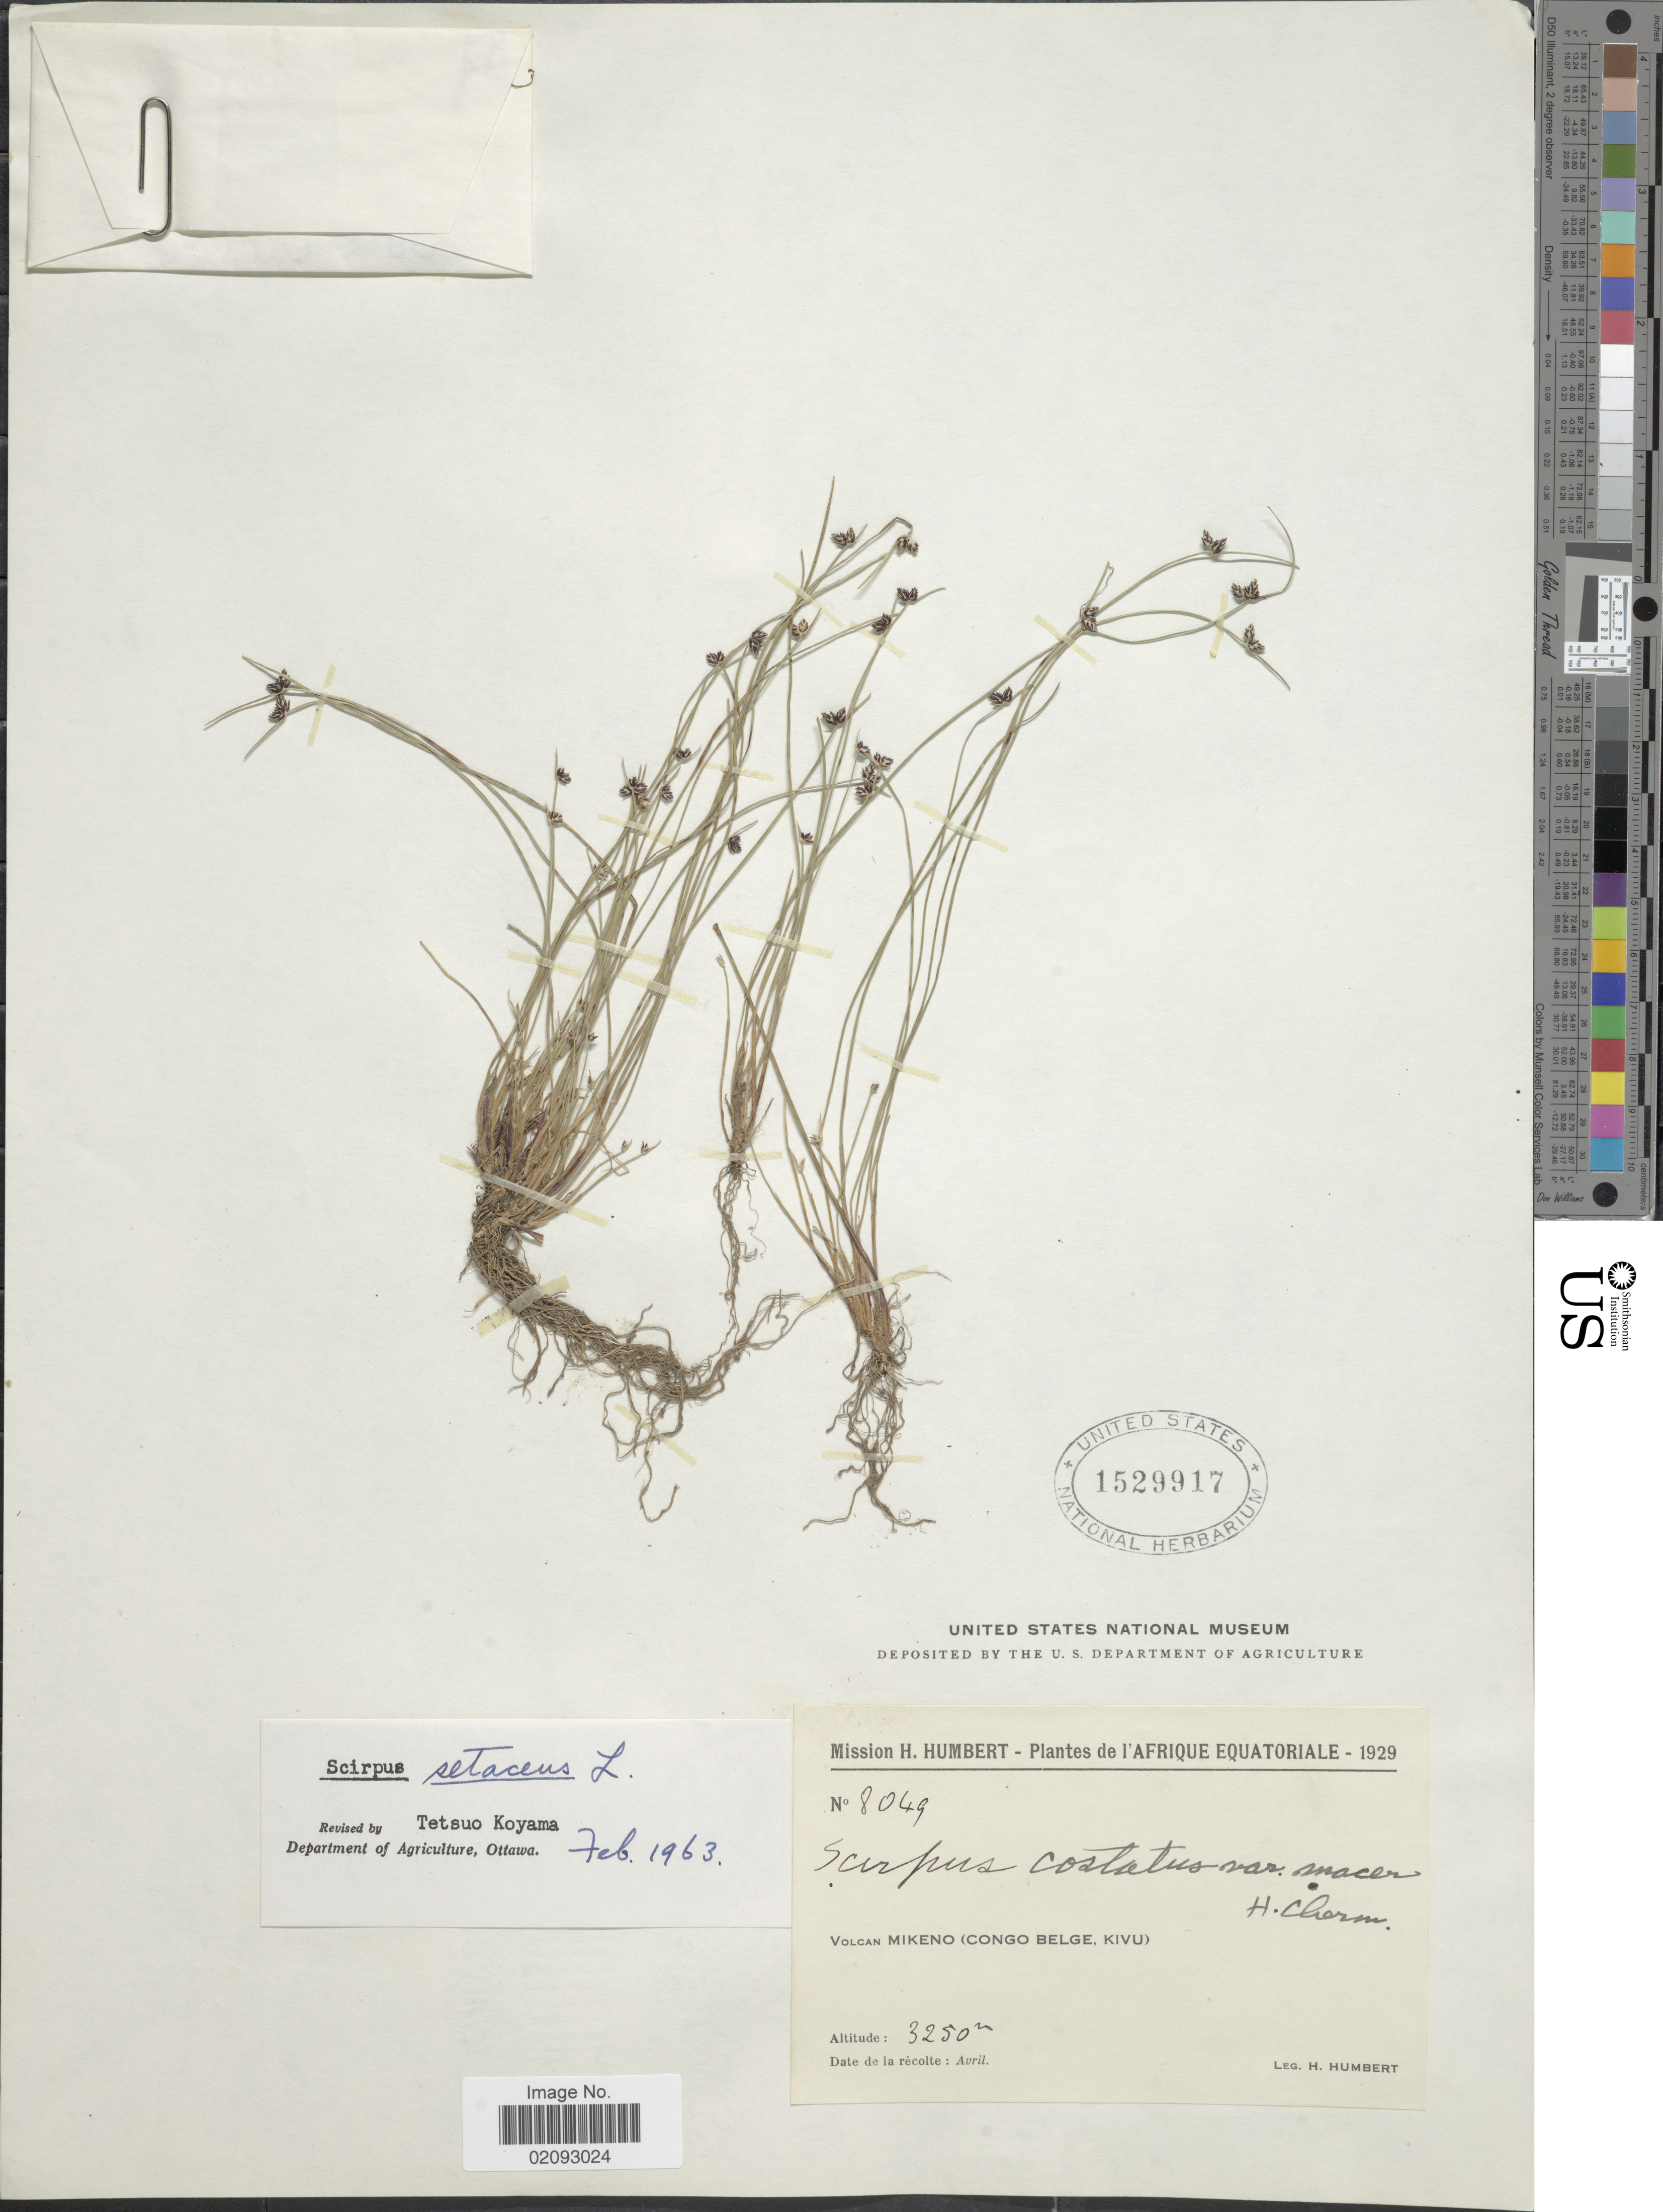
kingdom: Plantae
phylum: Tracheophyta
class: Liliopsida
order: Poales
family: Cyperaceae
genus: Isolepis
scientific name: Isolepis setacea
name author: (L.) R. Br.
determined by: Strong, Mark T., (BOT), Smithsonian Institution - National Museum of Natural History (UNITED STATES)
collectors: H. Humbert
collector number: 8049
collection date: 1929-04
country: Congo, Democratic Republic of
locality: L'Afrique Equatoriale, Volcan Mikeno (Congo Belge, Kivu)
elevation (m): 3250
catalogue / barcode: US 1529917